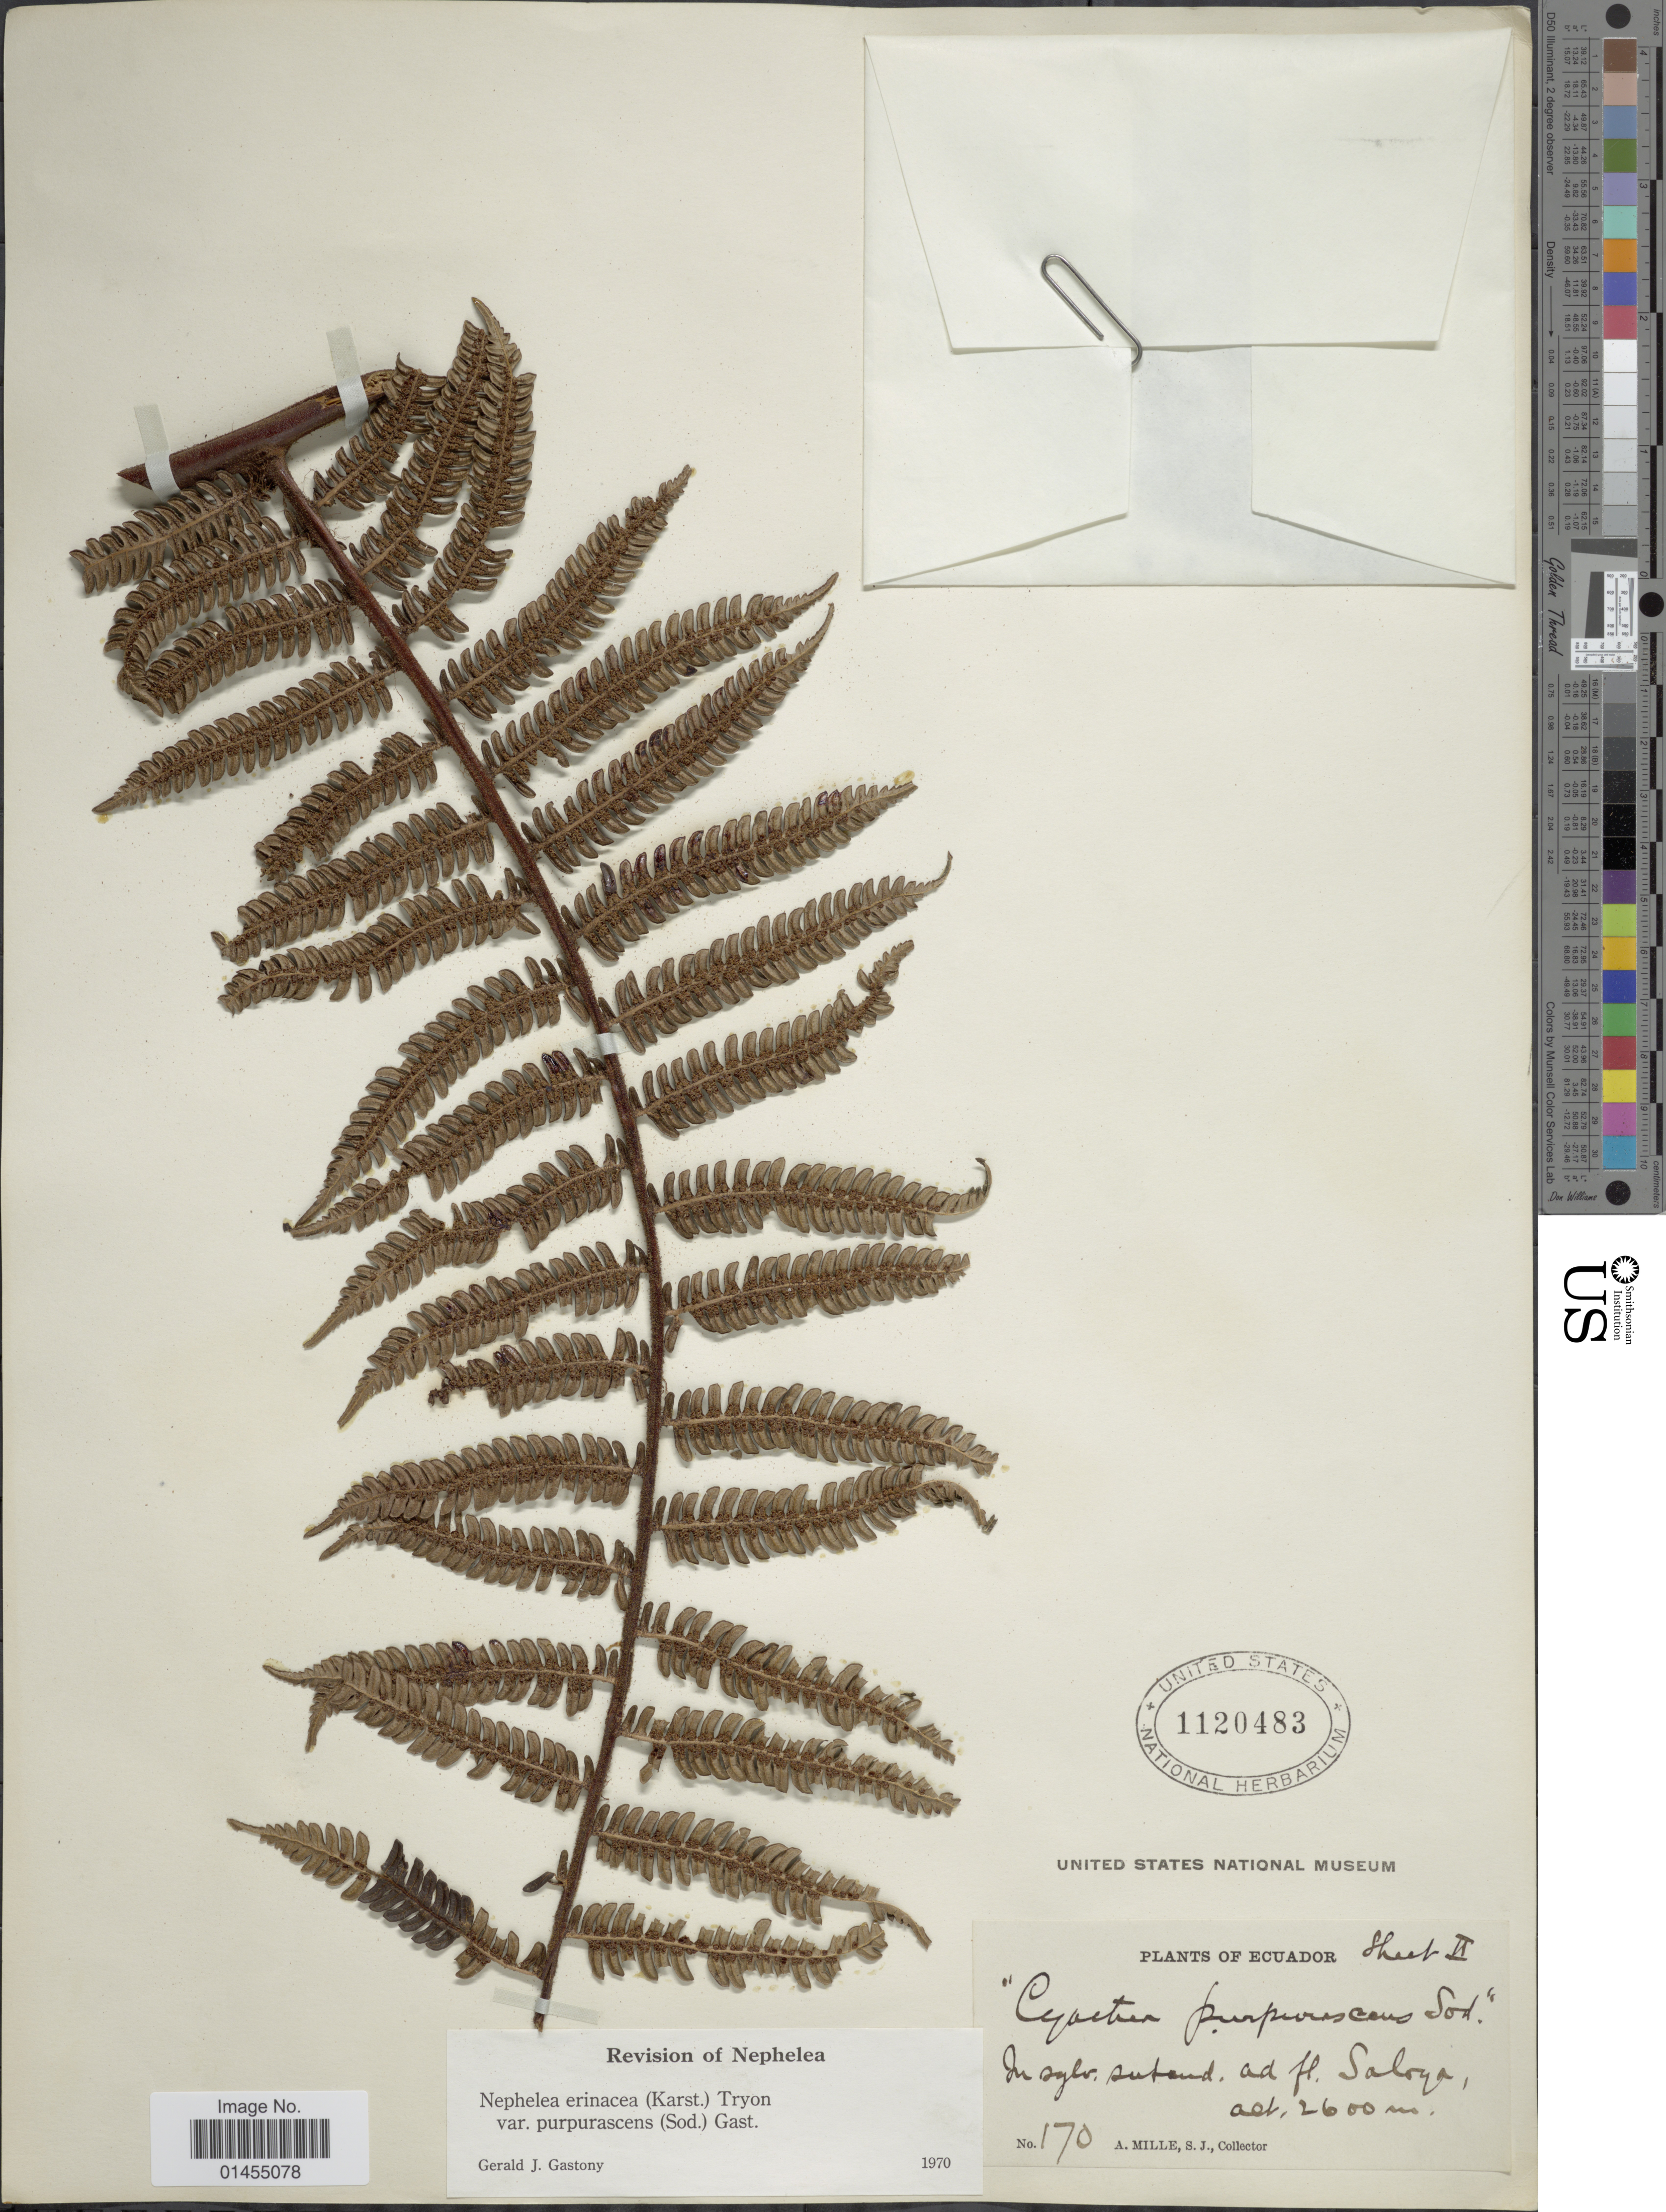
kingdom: Plantae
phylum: Tracheophyta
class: Polypodiopsida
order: Cyatheales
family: Cyatheaceae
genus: Alsophila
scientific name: Alsophila erinacea var. purpurascens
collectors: A. Mille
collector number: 170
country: Ecuador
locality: In sylv. sutand ad fl. Saloya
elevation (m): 2600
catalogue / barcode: US 1120483